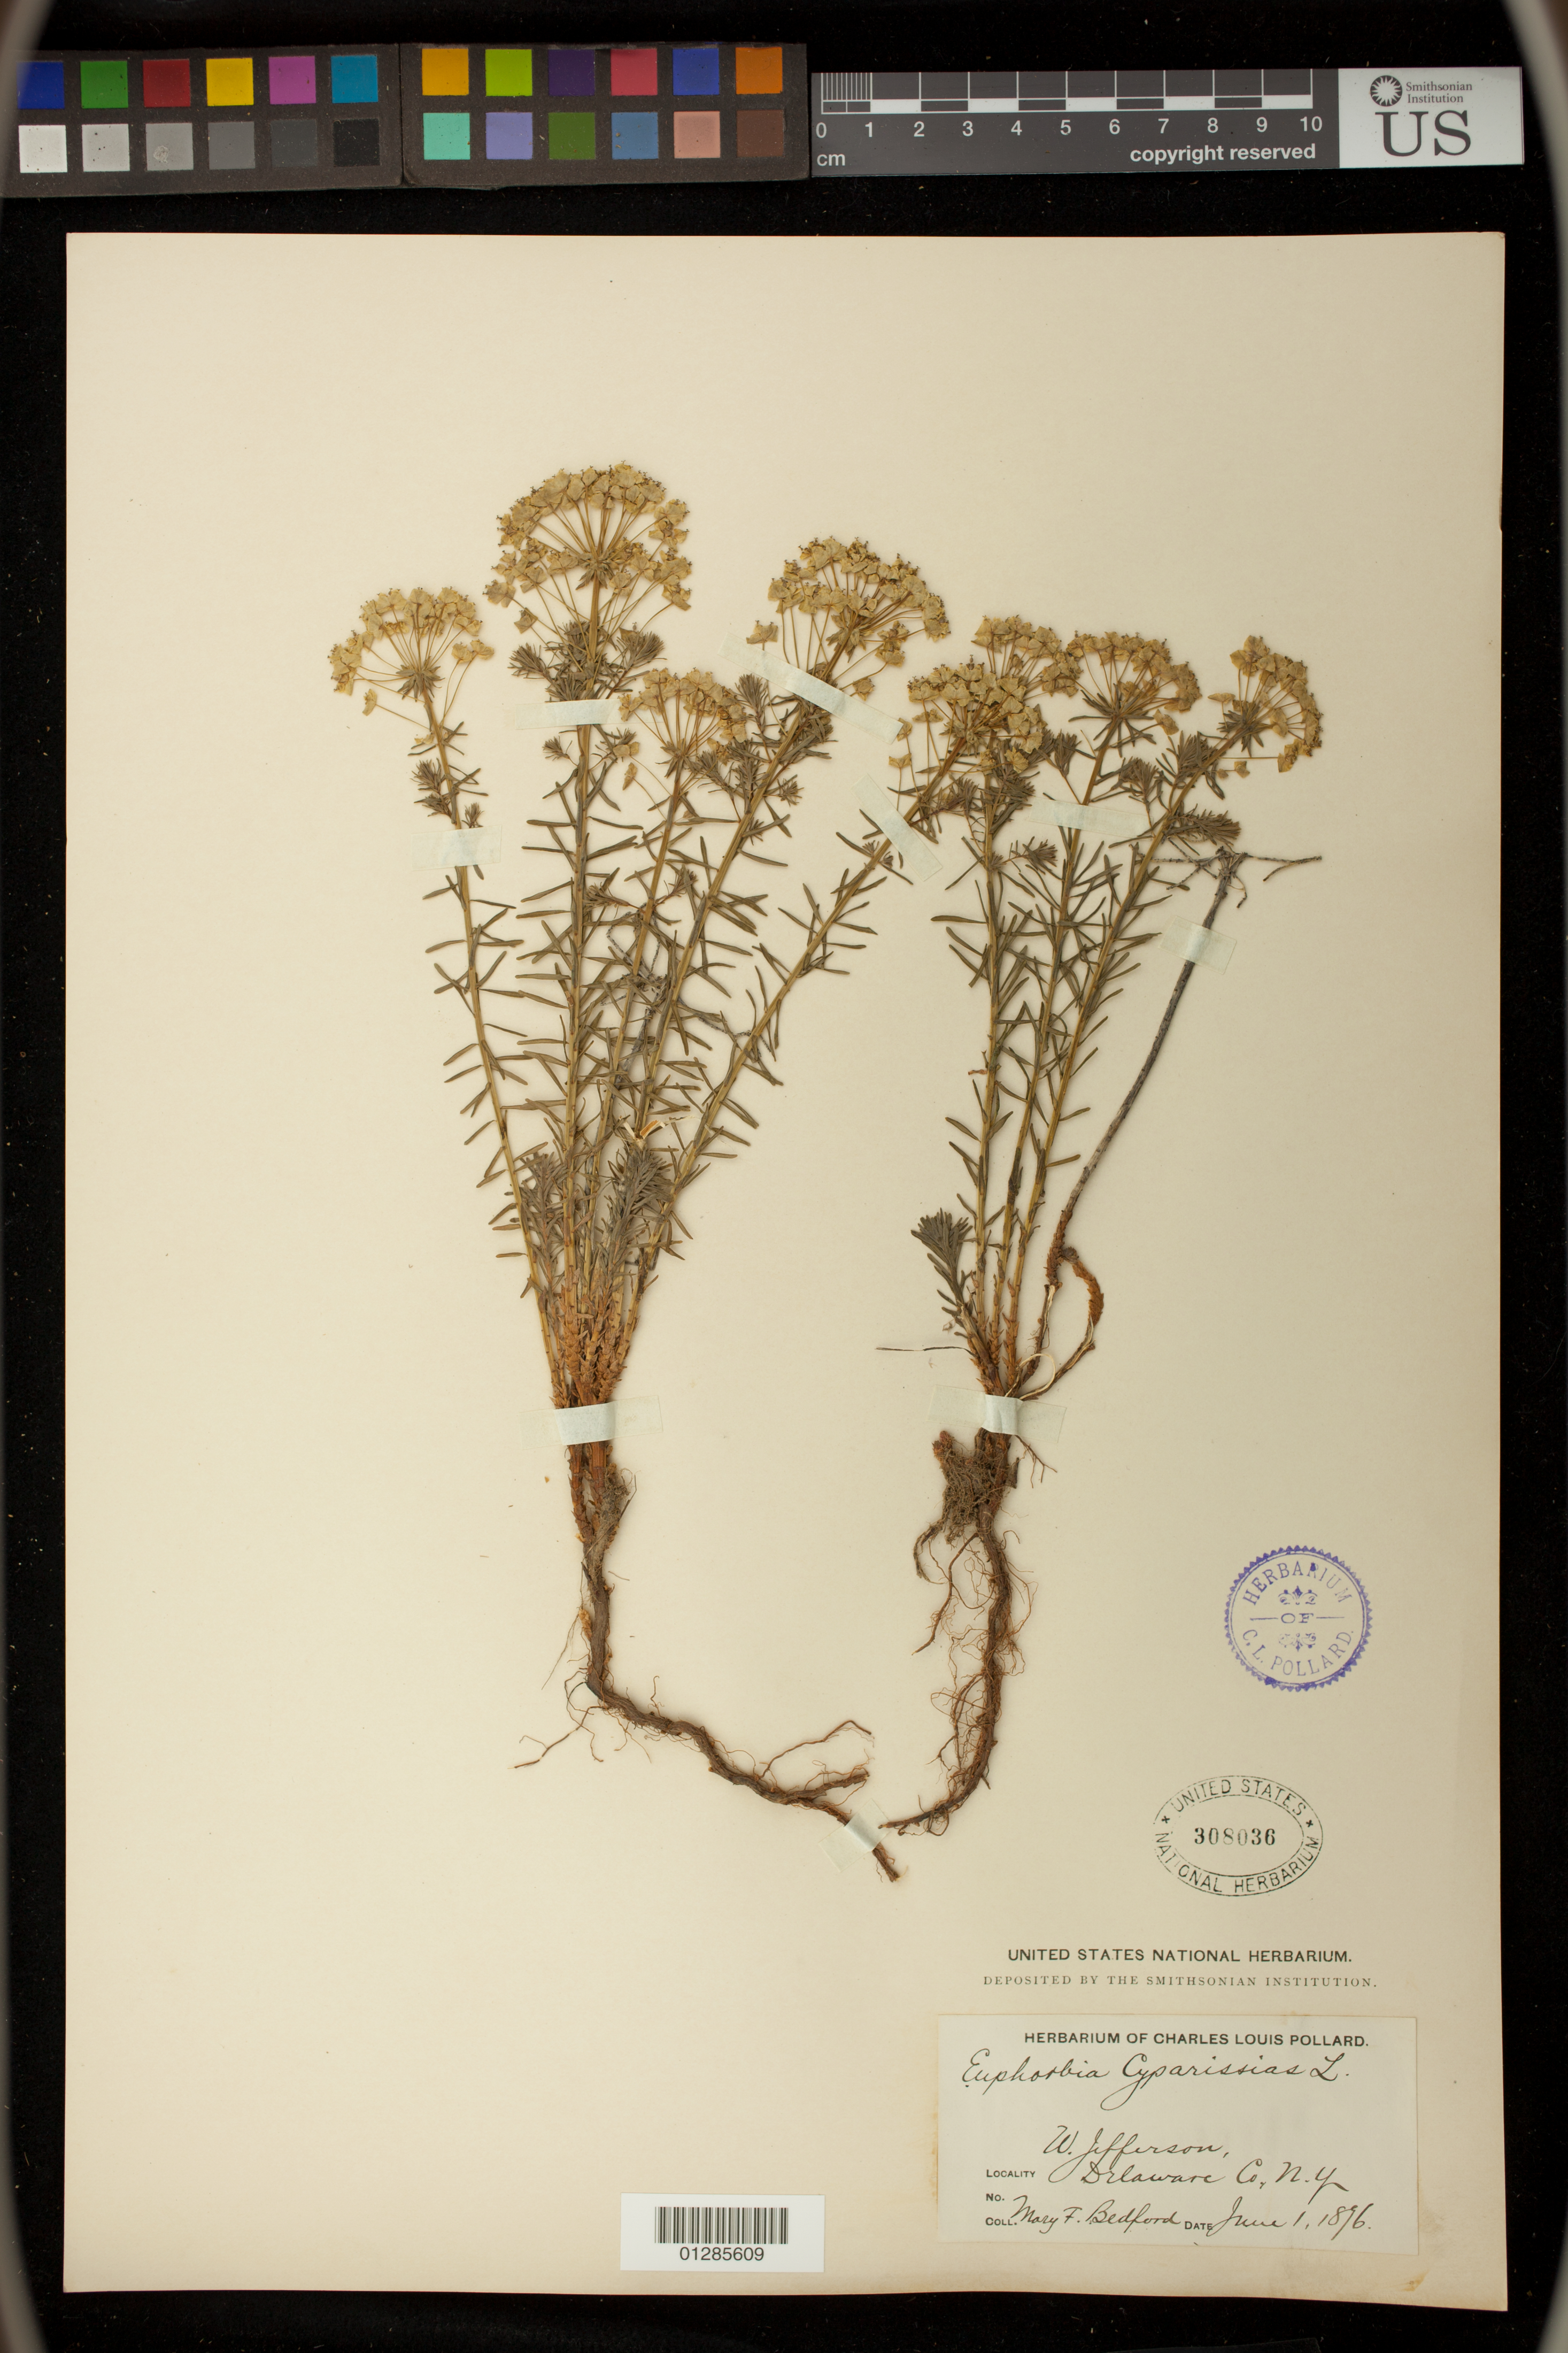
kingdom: Plantae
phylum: Tracheophyta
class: Magnoliopsida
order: Malpighiales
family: Euphorbiaceae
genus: Euphorbia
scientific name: Euphorbia cyparissias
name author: L.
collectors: M. Bedford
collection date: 1896-06-01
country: United States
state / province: New York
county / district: Delaware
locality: W. Jefferson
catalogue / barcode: US 308036